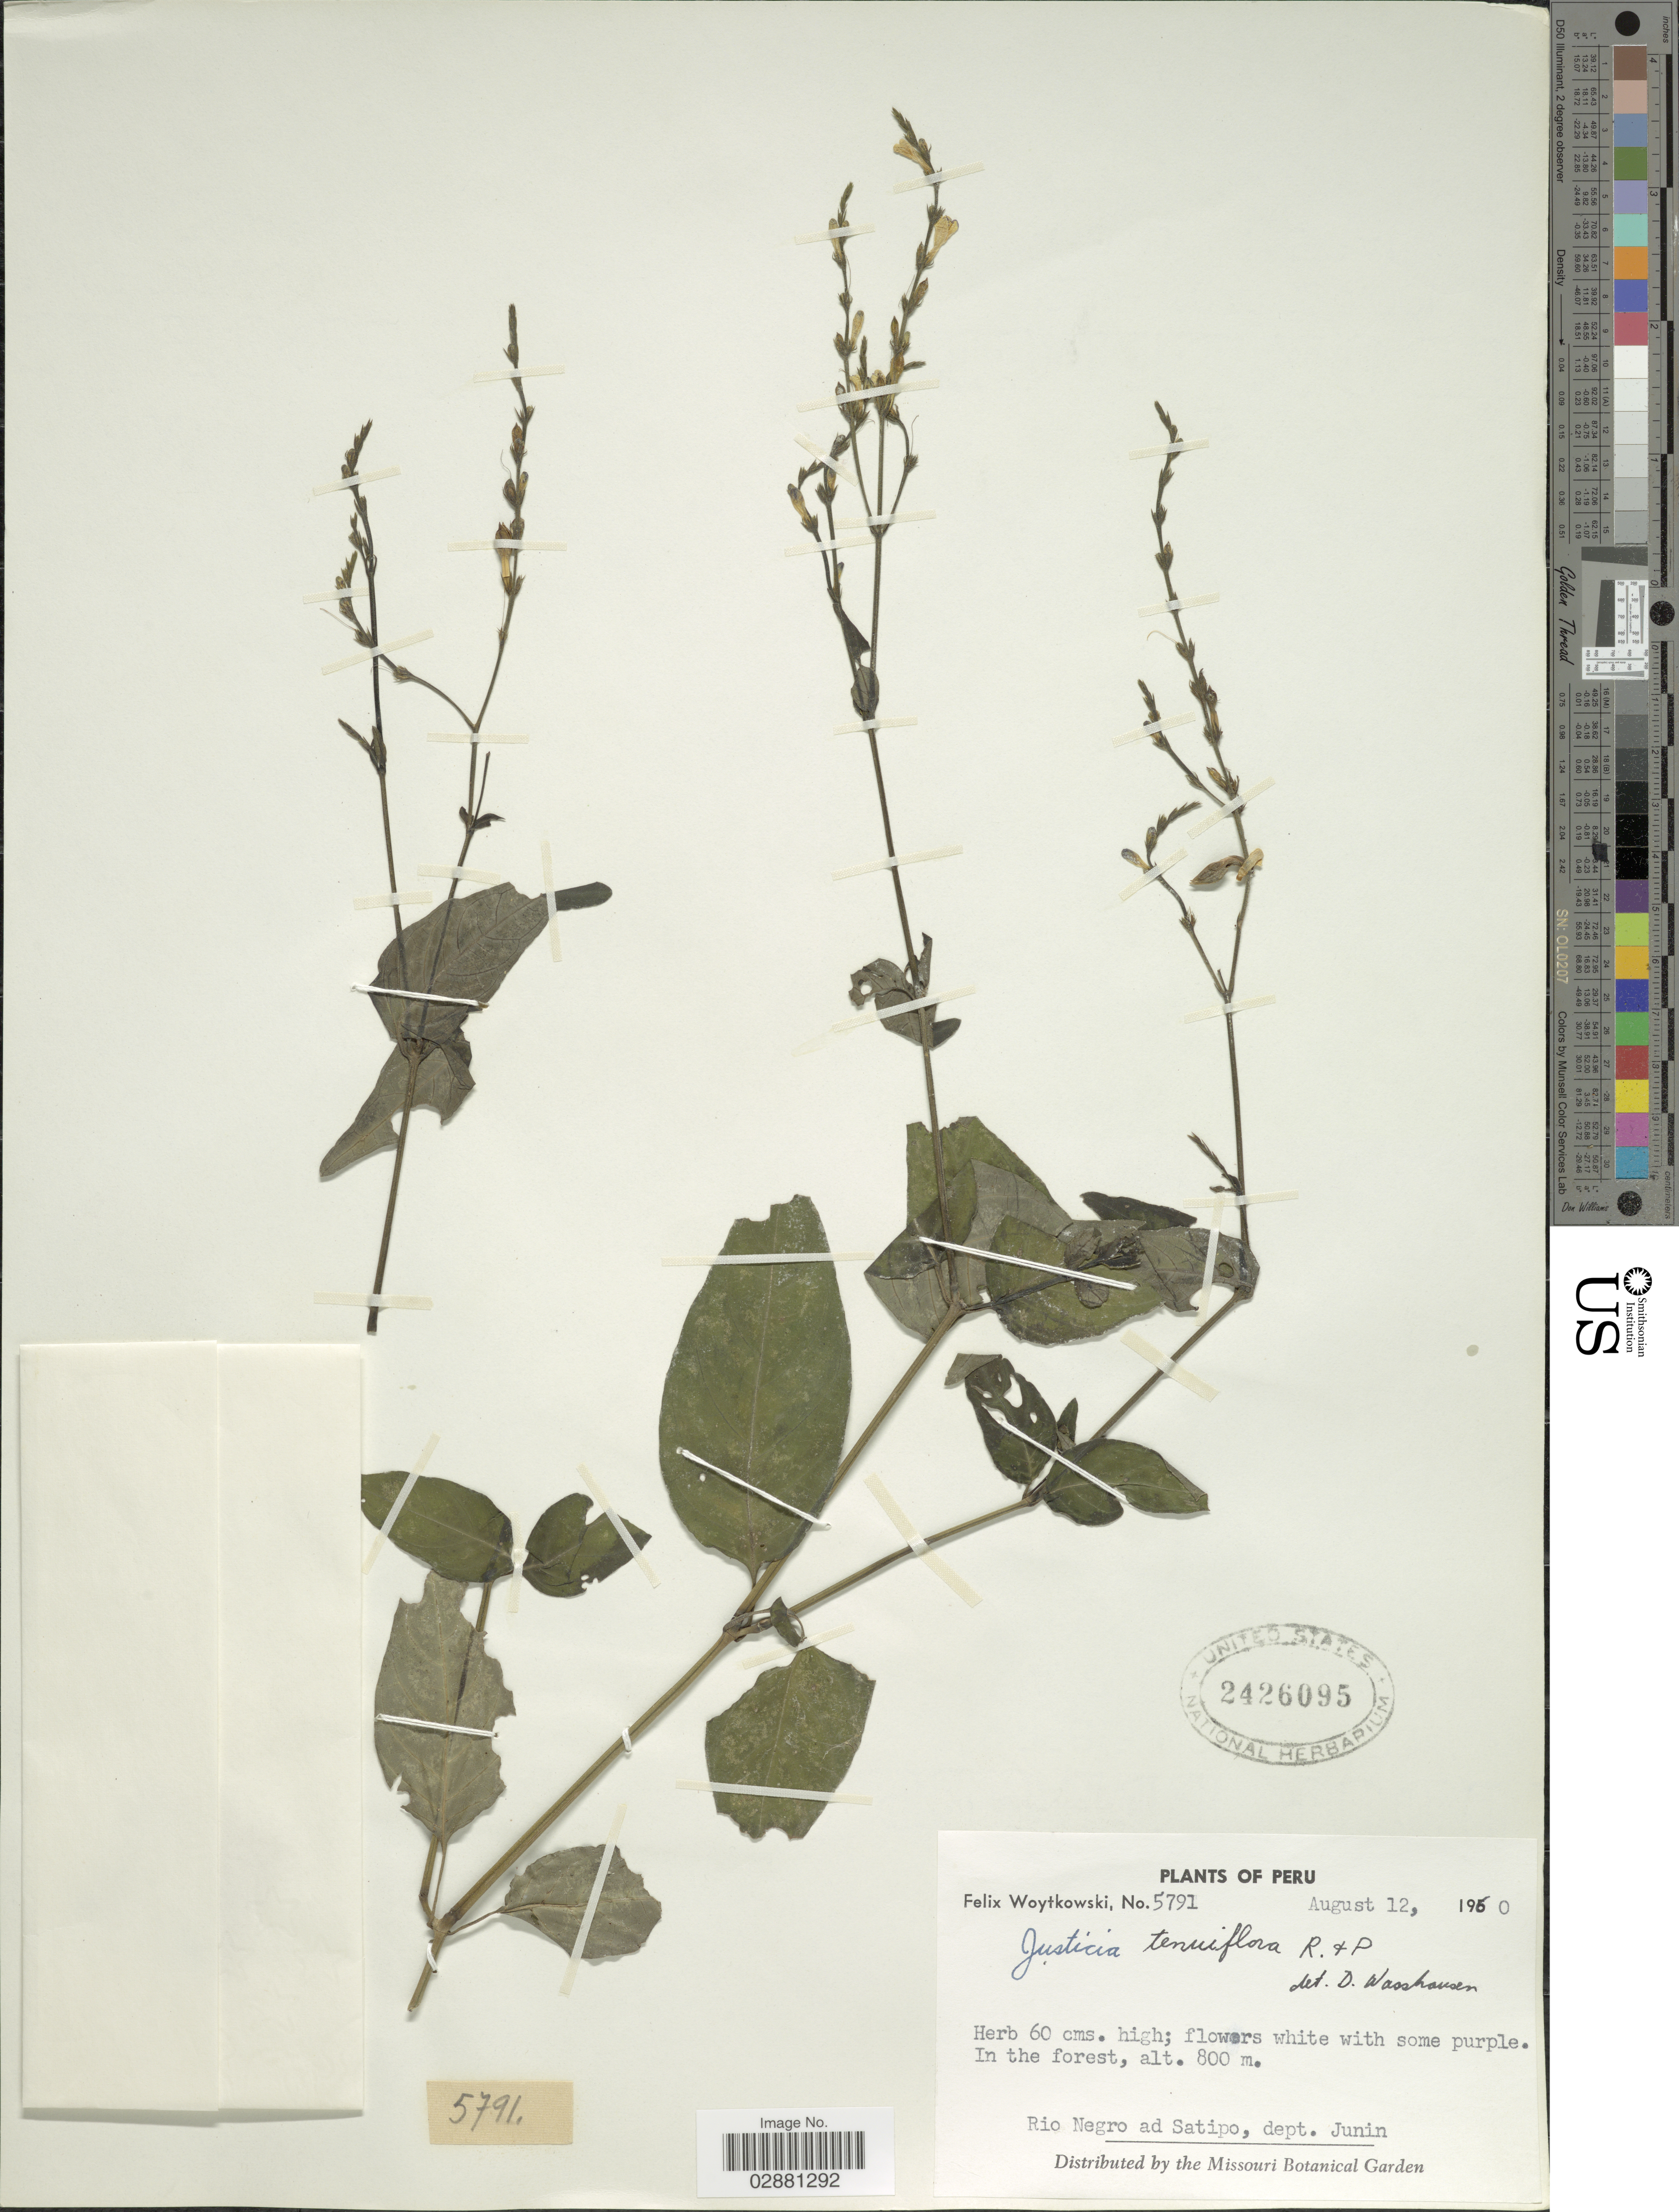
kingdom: Plantae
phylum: Tracheophyta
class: Magnoliopsida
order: Lamiales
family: Acanthaceae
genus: Justicia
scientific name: Justicia ulei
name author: Lindau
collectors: F. Woytkowski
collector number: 5791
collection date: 1960-08-12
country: Peru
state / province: Junín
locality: Rio Negro ad Satipo, dept. Junin.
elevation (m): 800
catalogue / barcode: US 2426095